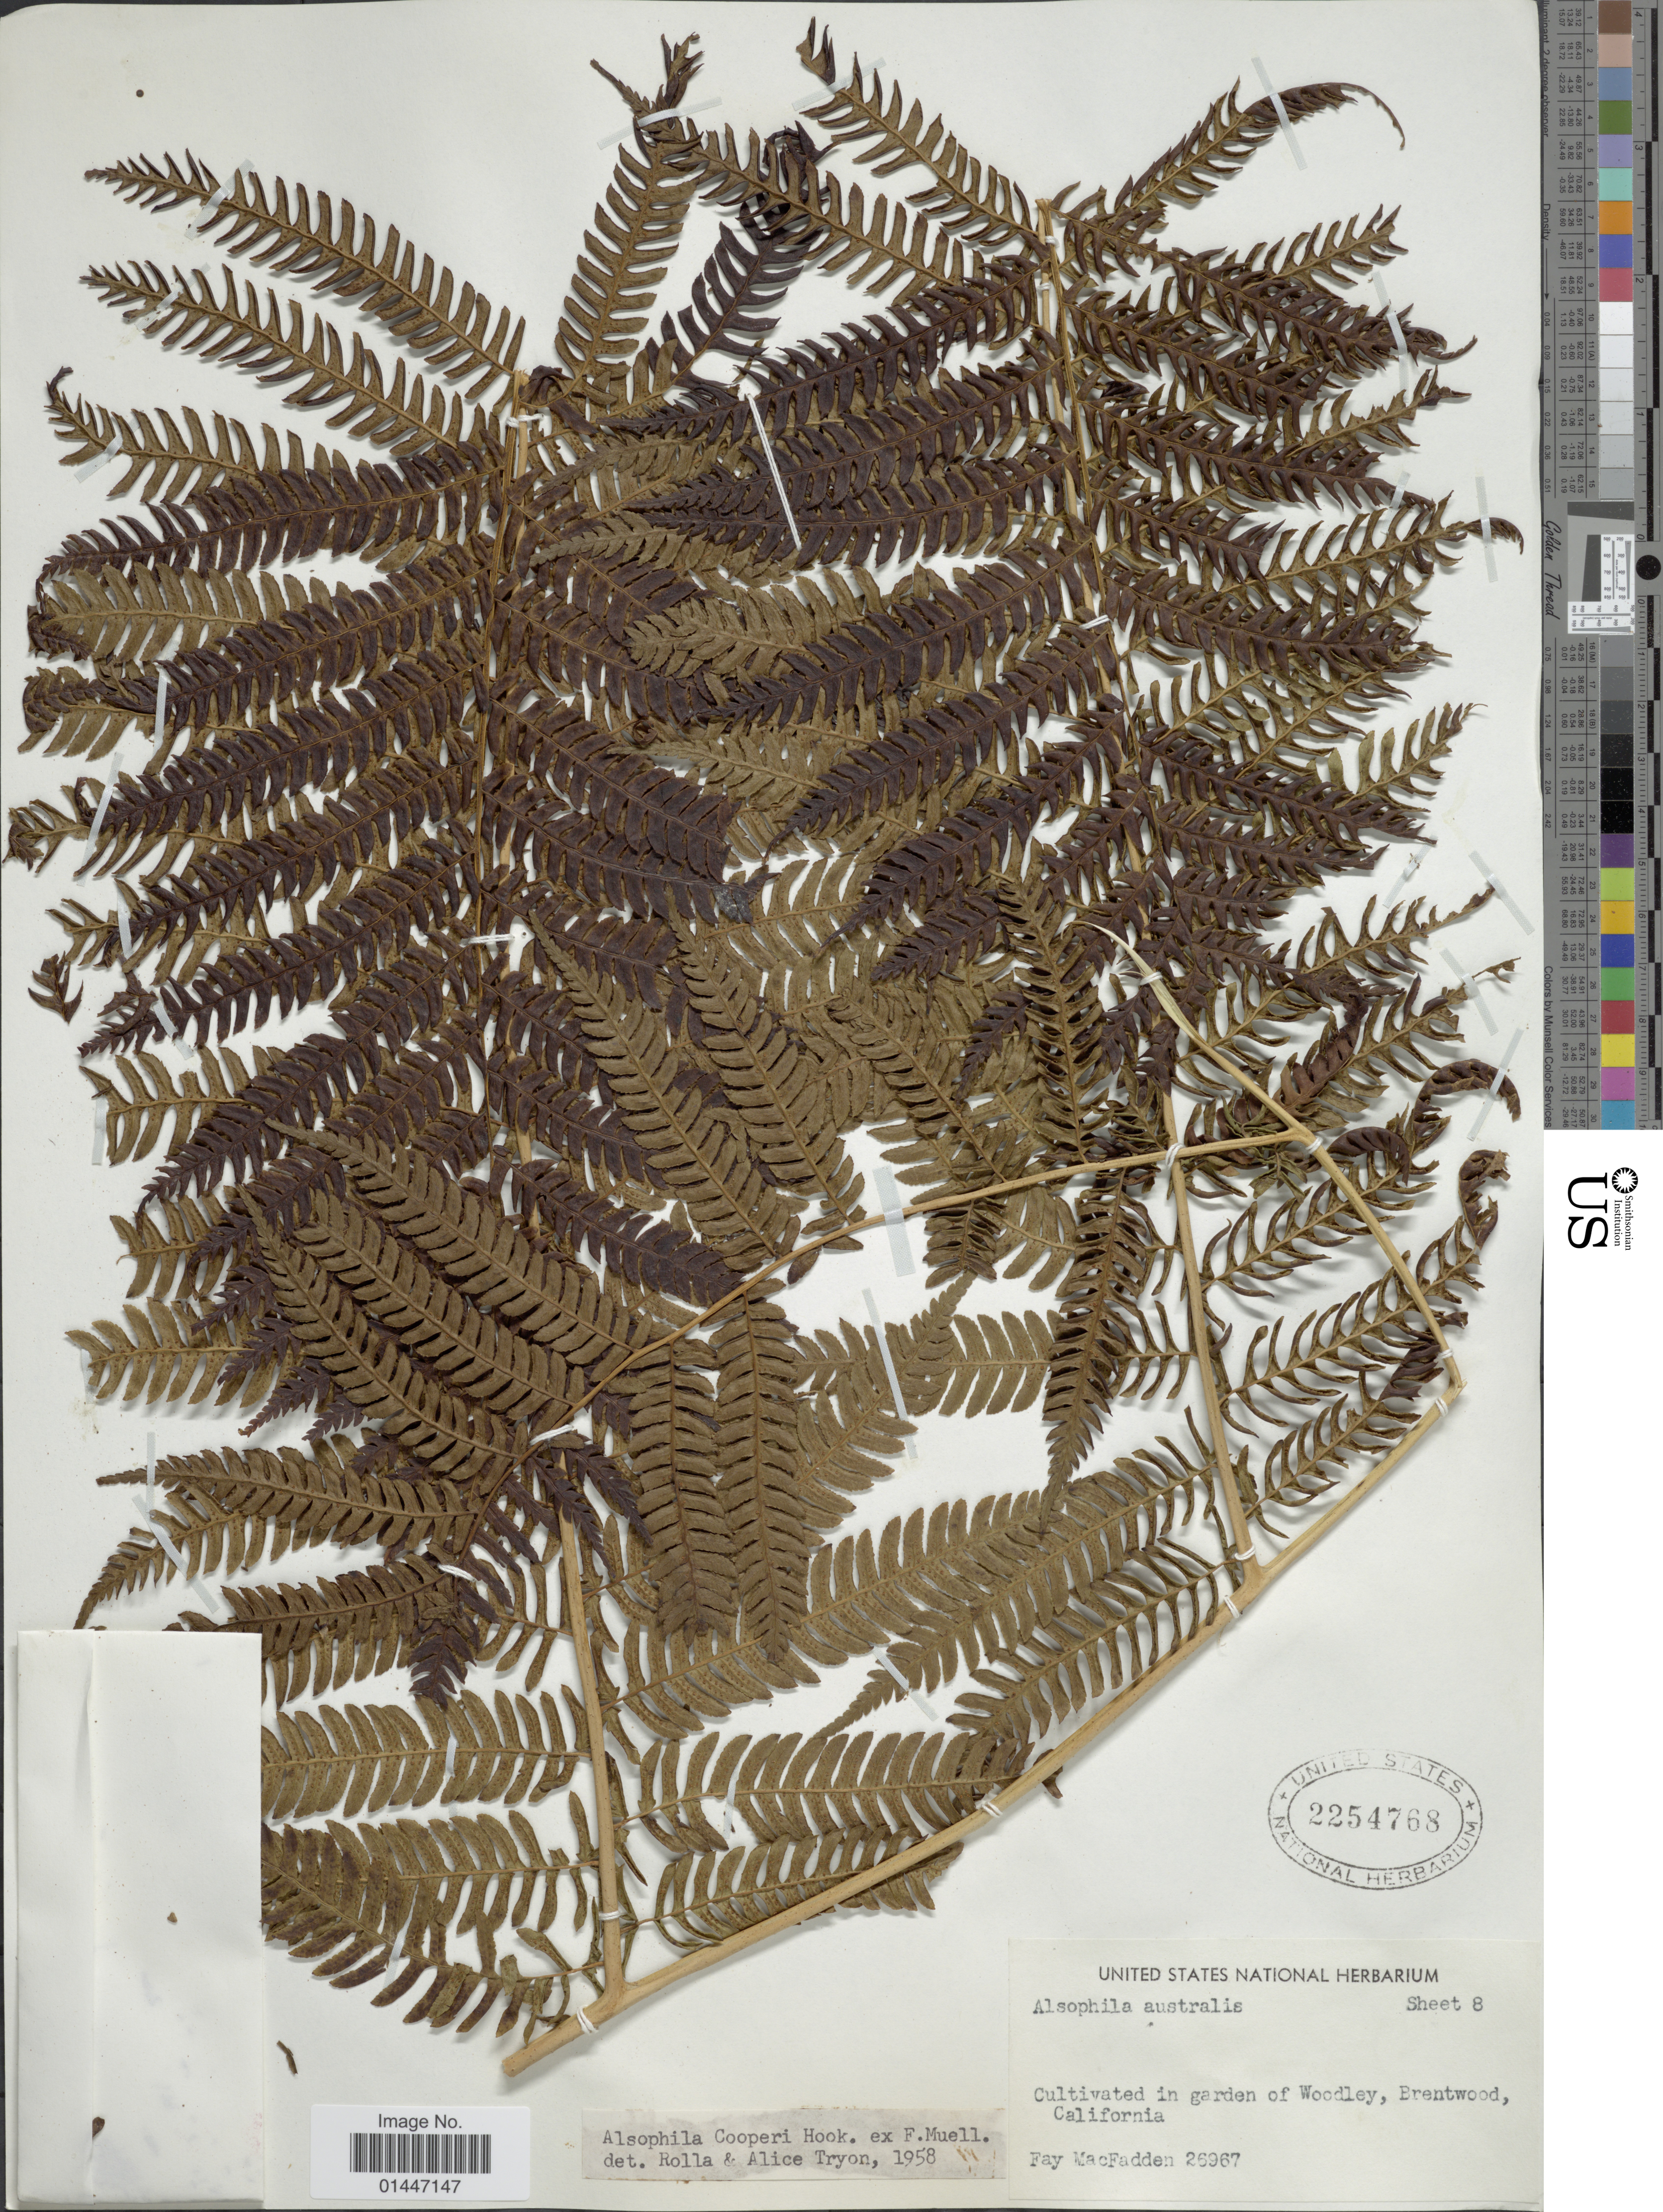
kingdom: Plantae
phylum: Tracheophyta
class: Polypodiopsida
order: Cyatheales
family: Cyatheaceae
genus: Sphaeropteris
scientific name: Sphaeropteris cooperi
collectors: F. MacFadden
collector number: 26967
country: United States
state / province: California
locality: In garden of Woodly, Brentwood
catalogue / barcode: US 2254768